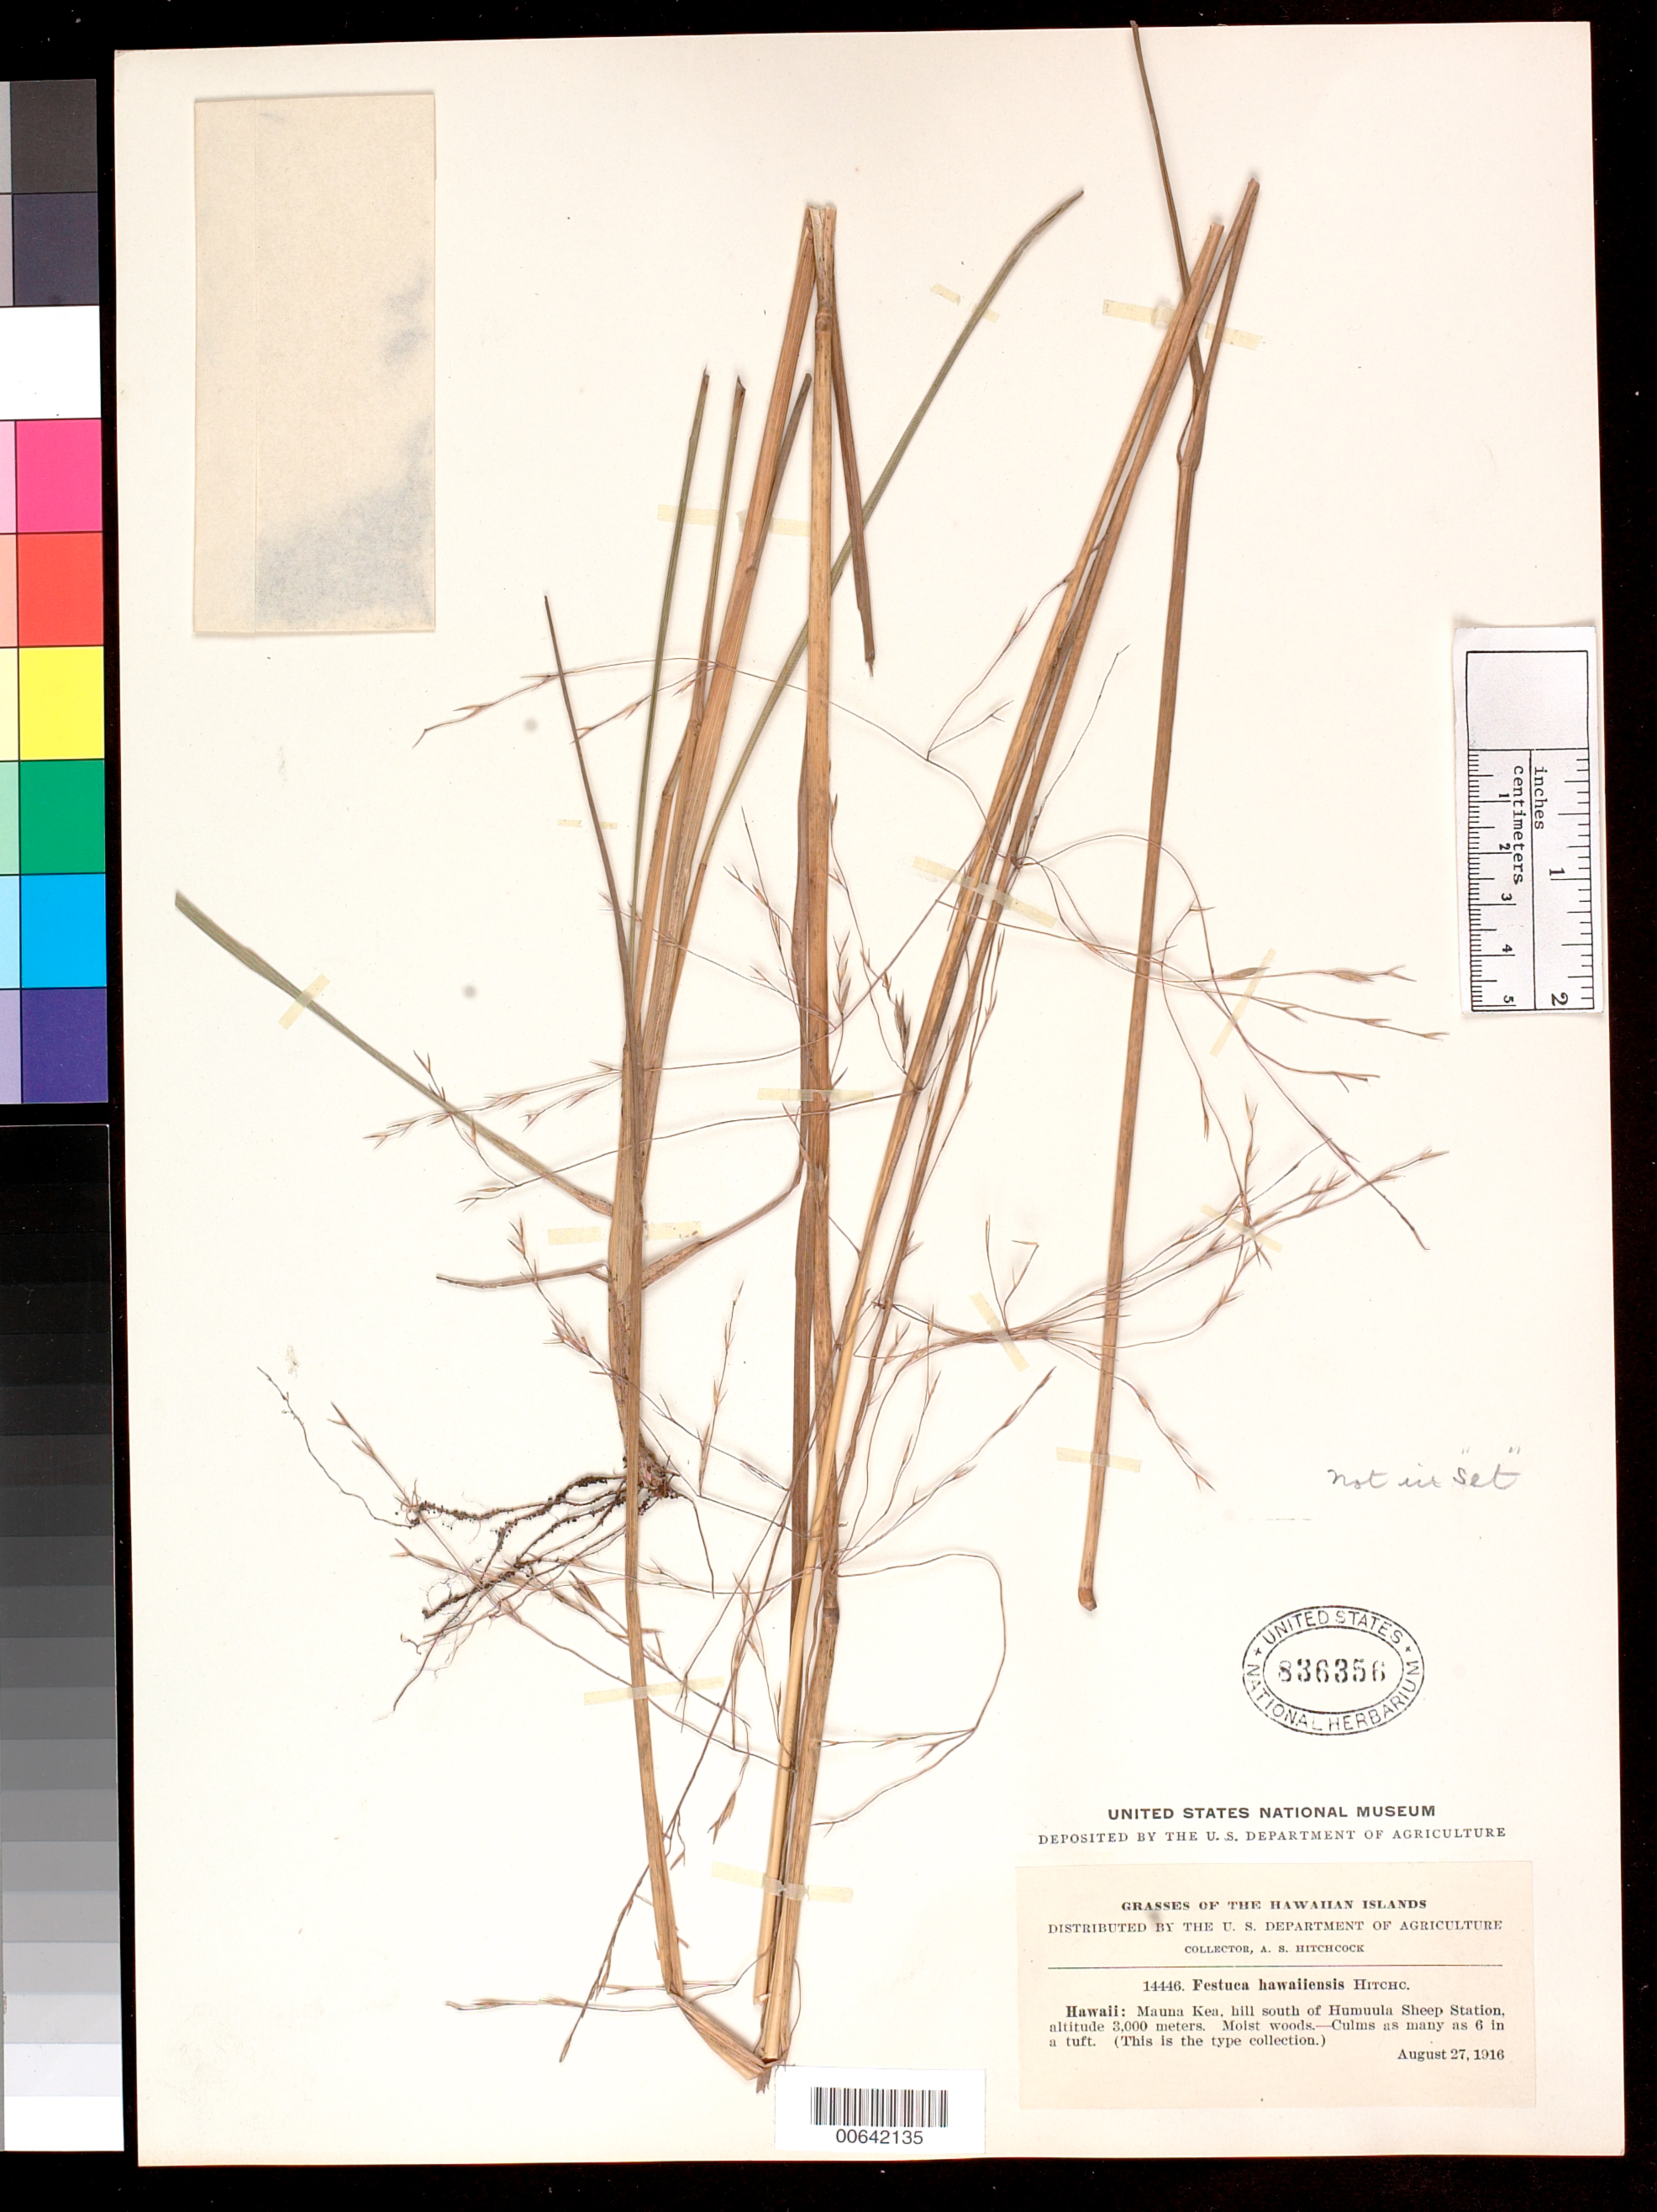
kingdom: Plantae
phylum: Tracheophyta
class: Liliopsida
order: Poales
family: Poaceae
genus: Festuca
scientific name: Festuca hawaiiensis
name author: Hitchc.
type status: Isotype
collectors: A. S. Hitchcock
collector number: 14446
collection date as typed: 27 Aug 1916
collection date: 1916-08-27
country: United States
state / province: Hawaii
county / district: Hawaii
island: Hawaii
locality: Mauna Kea, hill south of Humuula Sheep Station.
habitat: Moist woods.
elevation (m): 3000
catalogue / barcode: US 836356